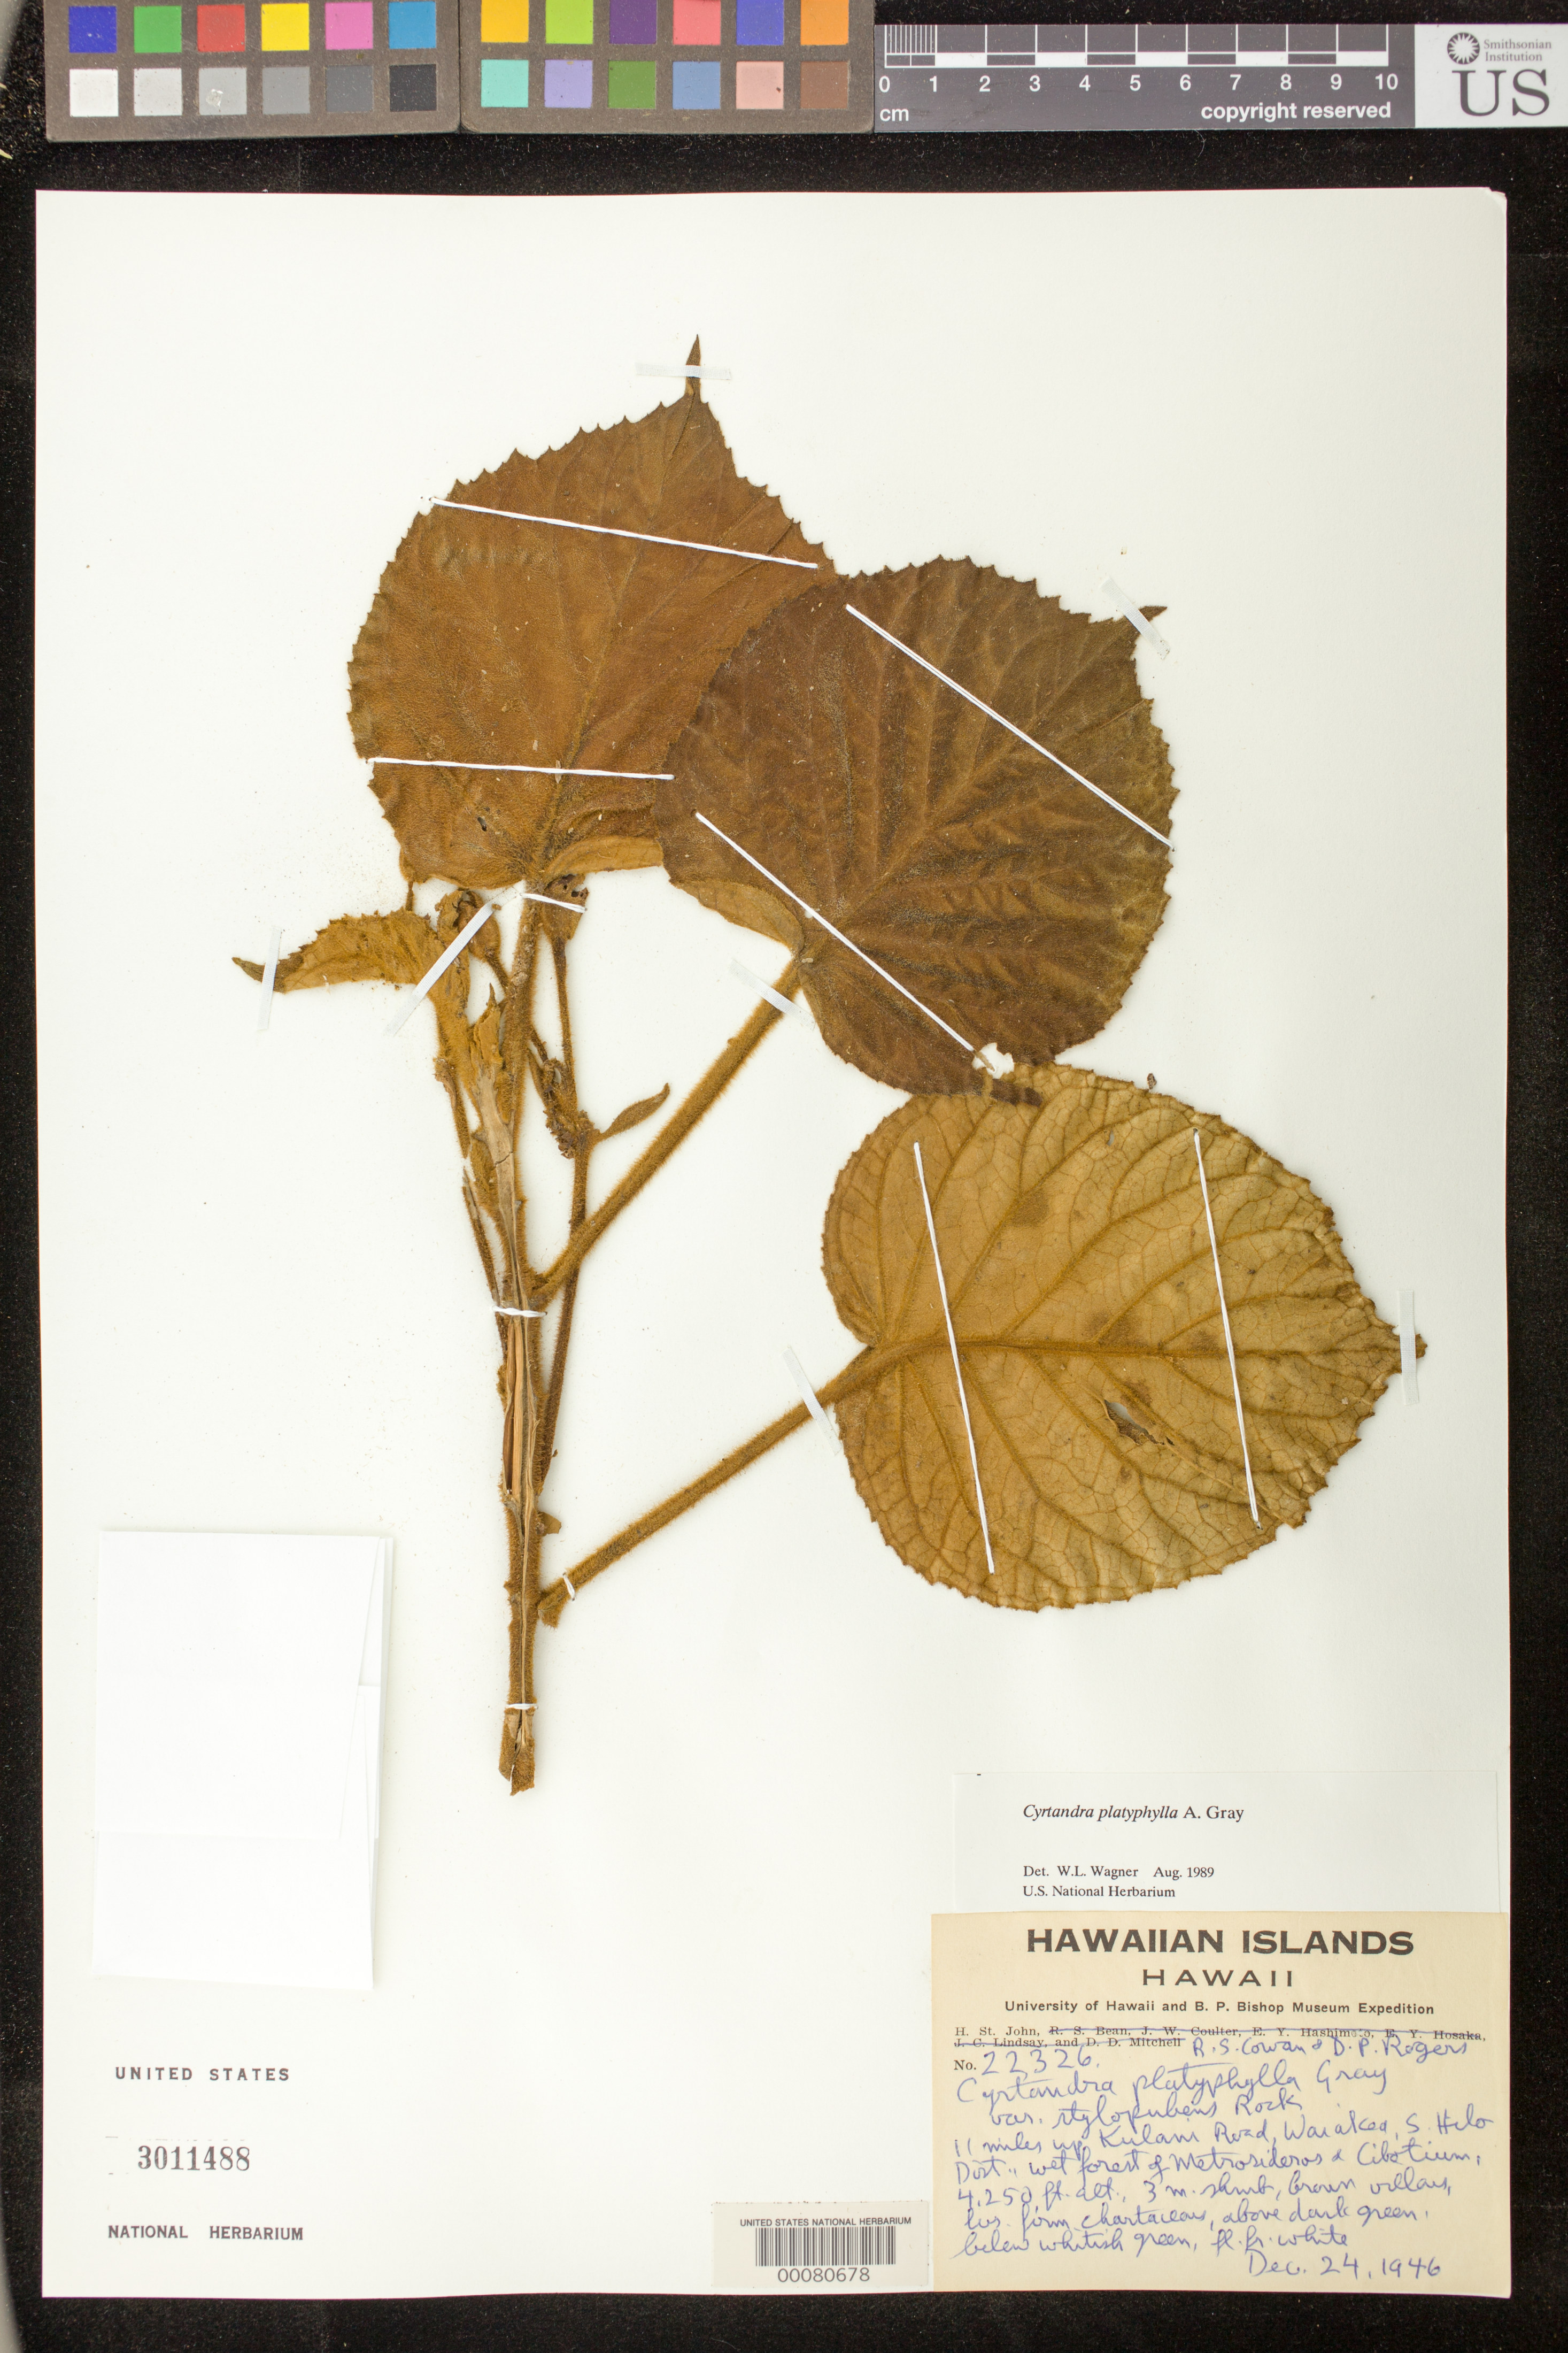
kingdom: Plantae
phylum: Tracheophyta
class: Magnoliopsida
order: Lamiales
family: Gesneriaceae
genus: Cyrtandra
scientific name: Cyrtandra platyphylla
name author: A. Gray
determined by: Wagner, W. L., (BOT), Smithsonian Institution - National Museum of Natural History (UNITED STATES)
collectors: H. St. John & et al.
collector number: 22326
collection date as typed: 24 Dec 1946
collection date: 1946-12-24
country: United States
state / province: Hawaii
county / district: Hawaii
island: Hawaii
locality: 11 miles up Kulani road, Waiakea, S Hilo dist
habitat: Wet forest of metrosideros and cibotium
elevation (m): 1295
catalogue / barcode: US 3011488